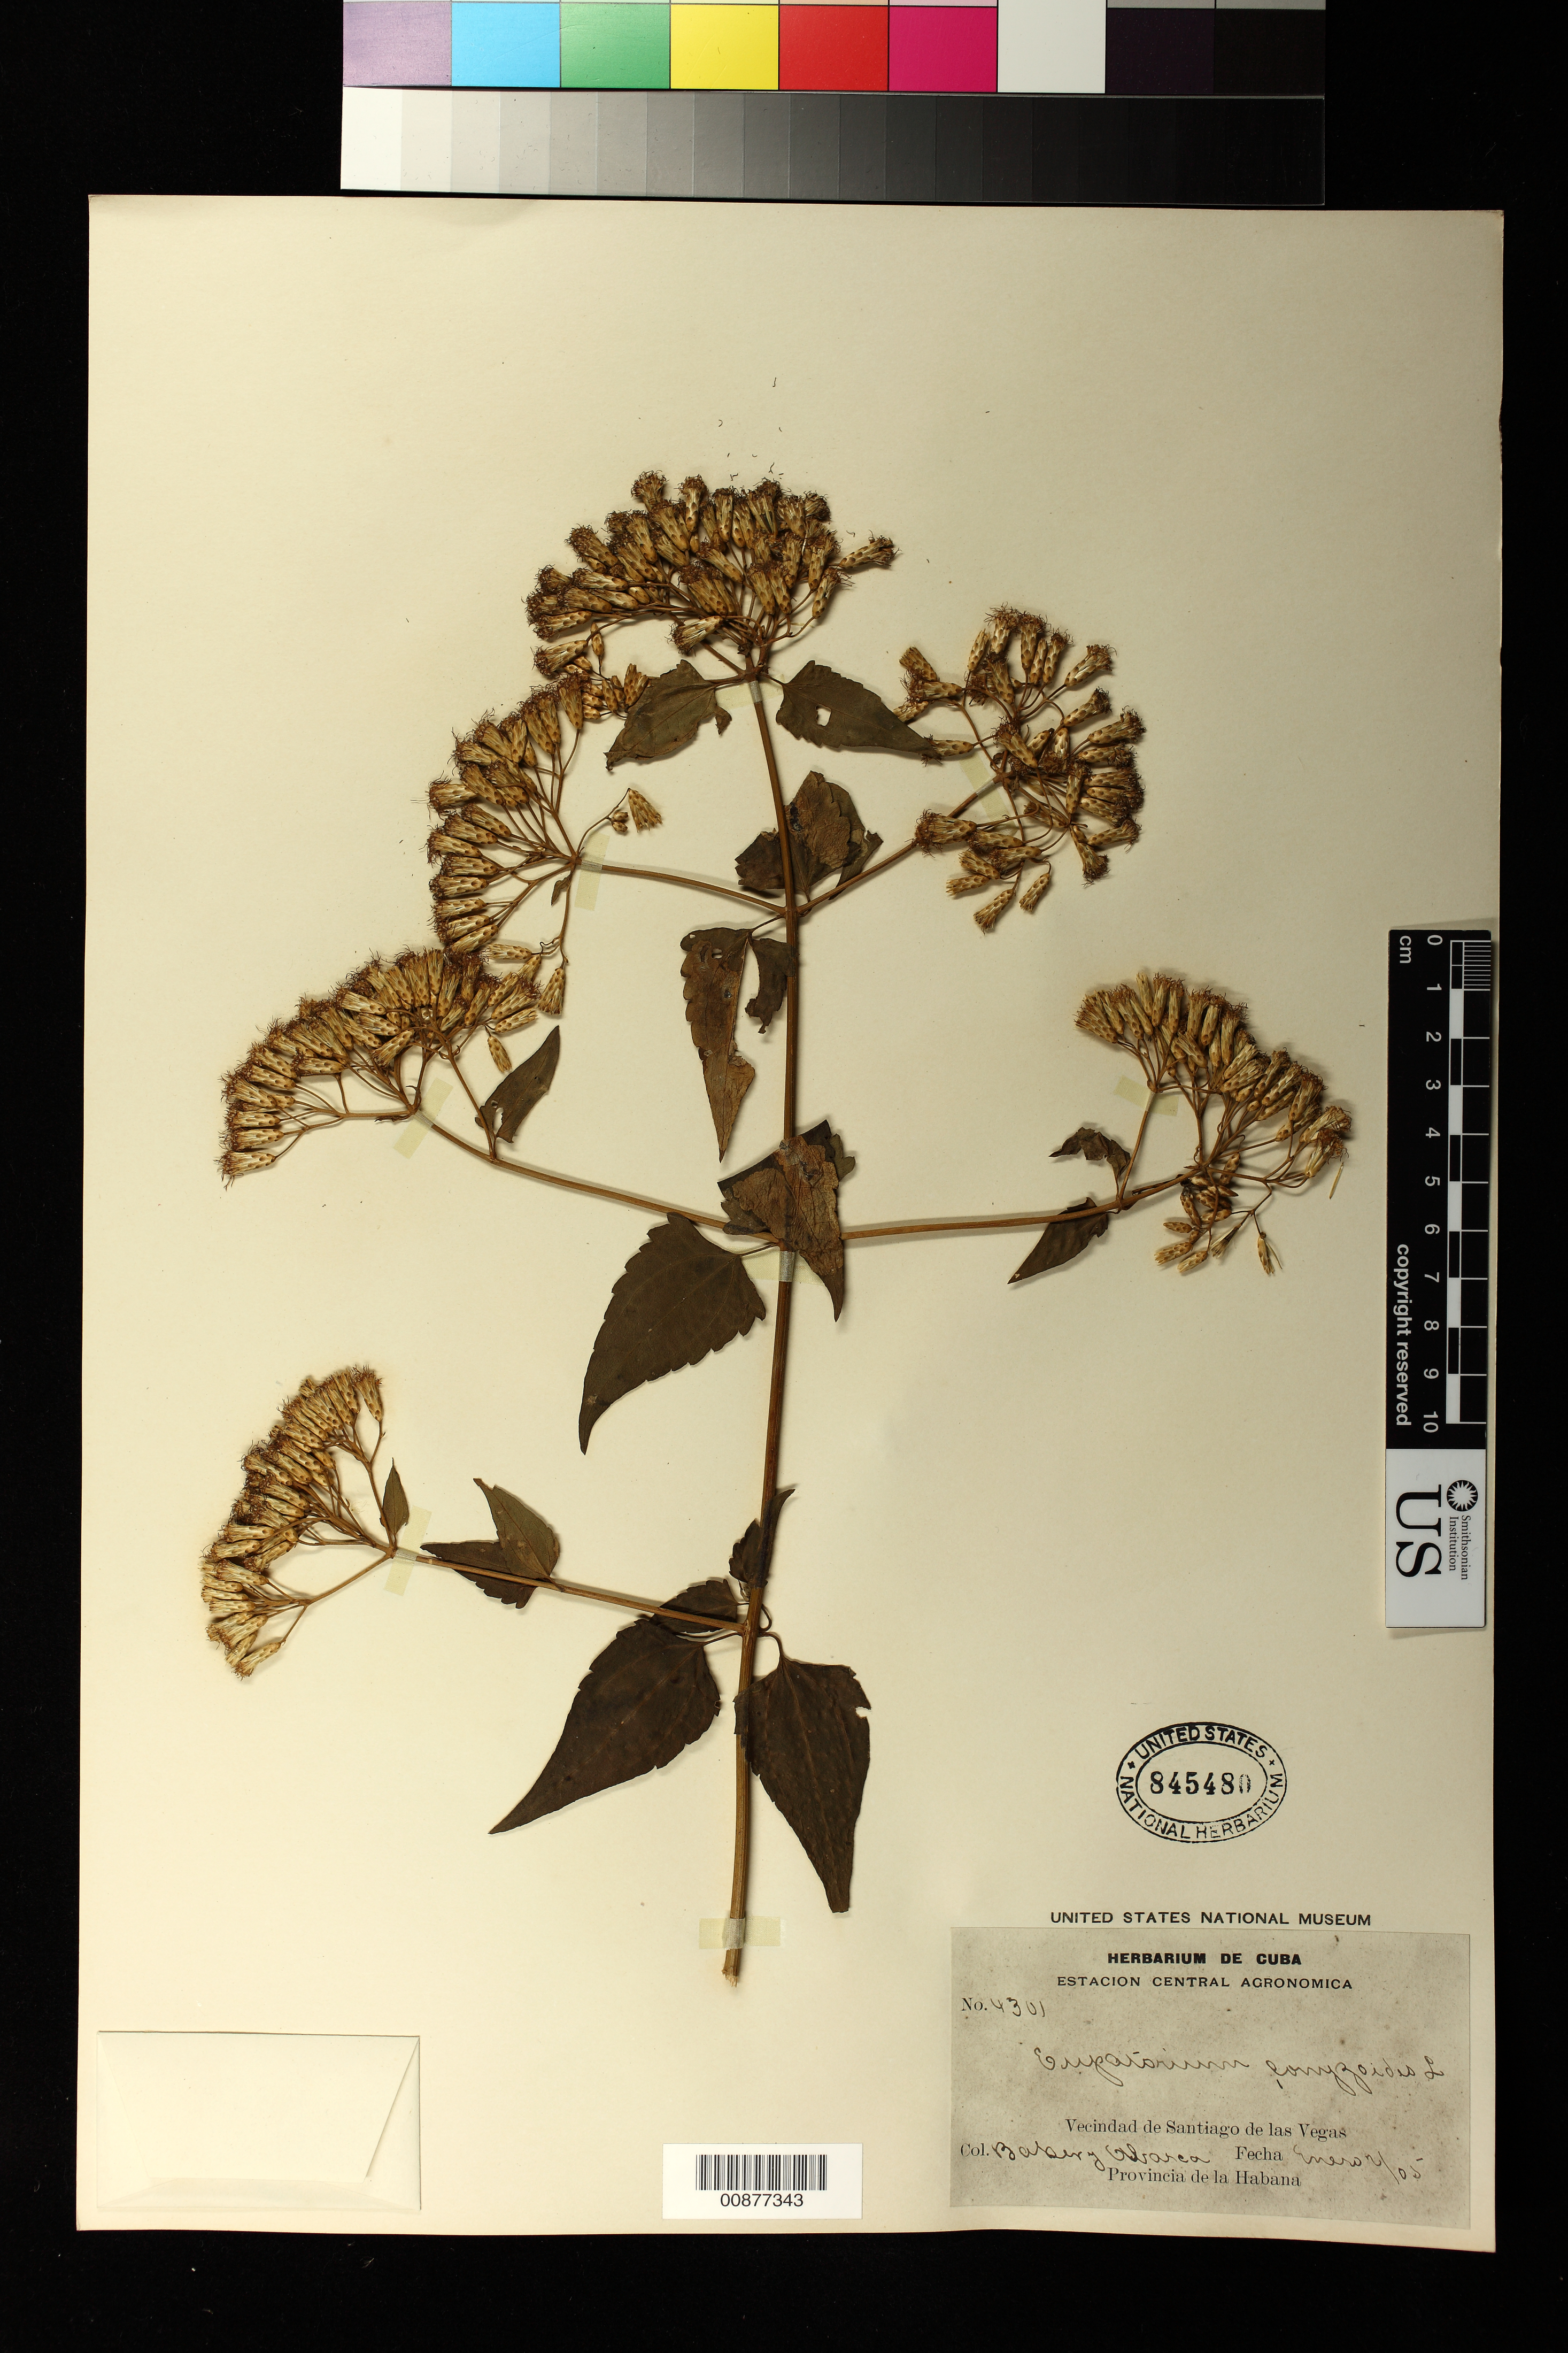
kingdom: Plantae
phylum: Tracheophyta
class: Magnoliopsida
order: Asterales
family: Asteraceae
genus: Chromolaena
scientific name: Chromolaena odorata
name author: (L.) R.M. King & H. Rob.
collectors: B. Obarea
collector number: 4301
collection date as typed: Jan 1905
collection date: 1905-01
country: Cuba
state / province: La Habana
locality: Vecindad de Santiago de las Vegas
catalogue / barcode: US 845480